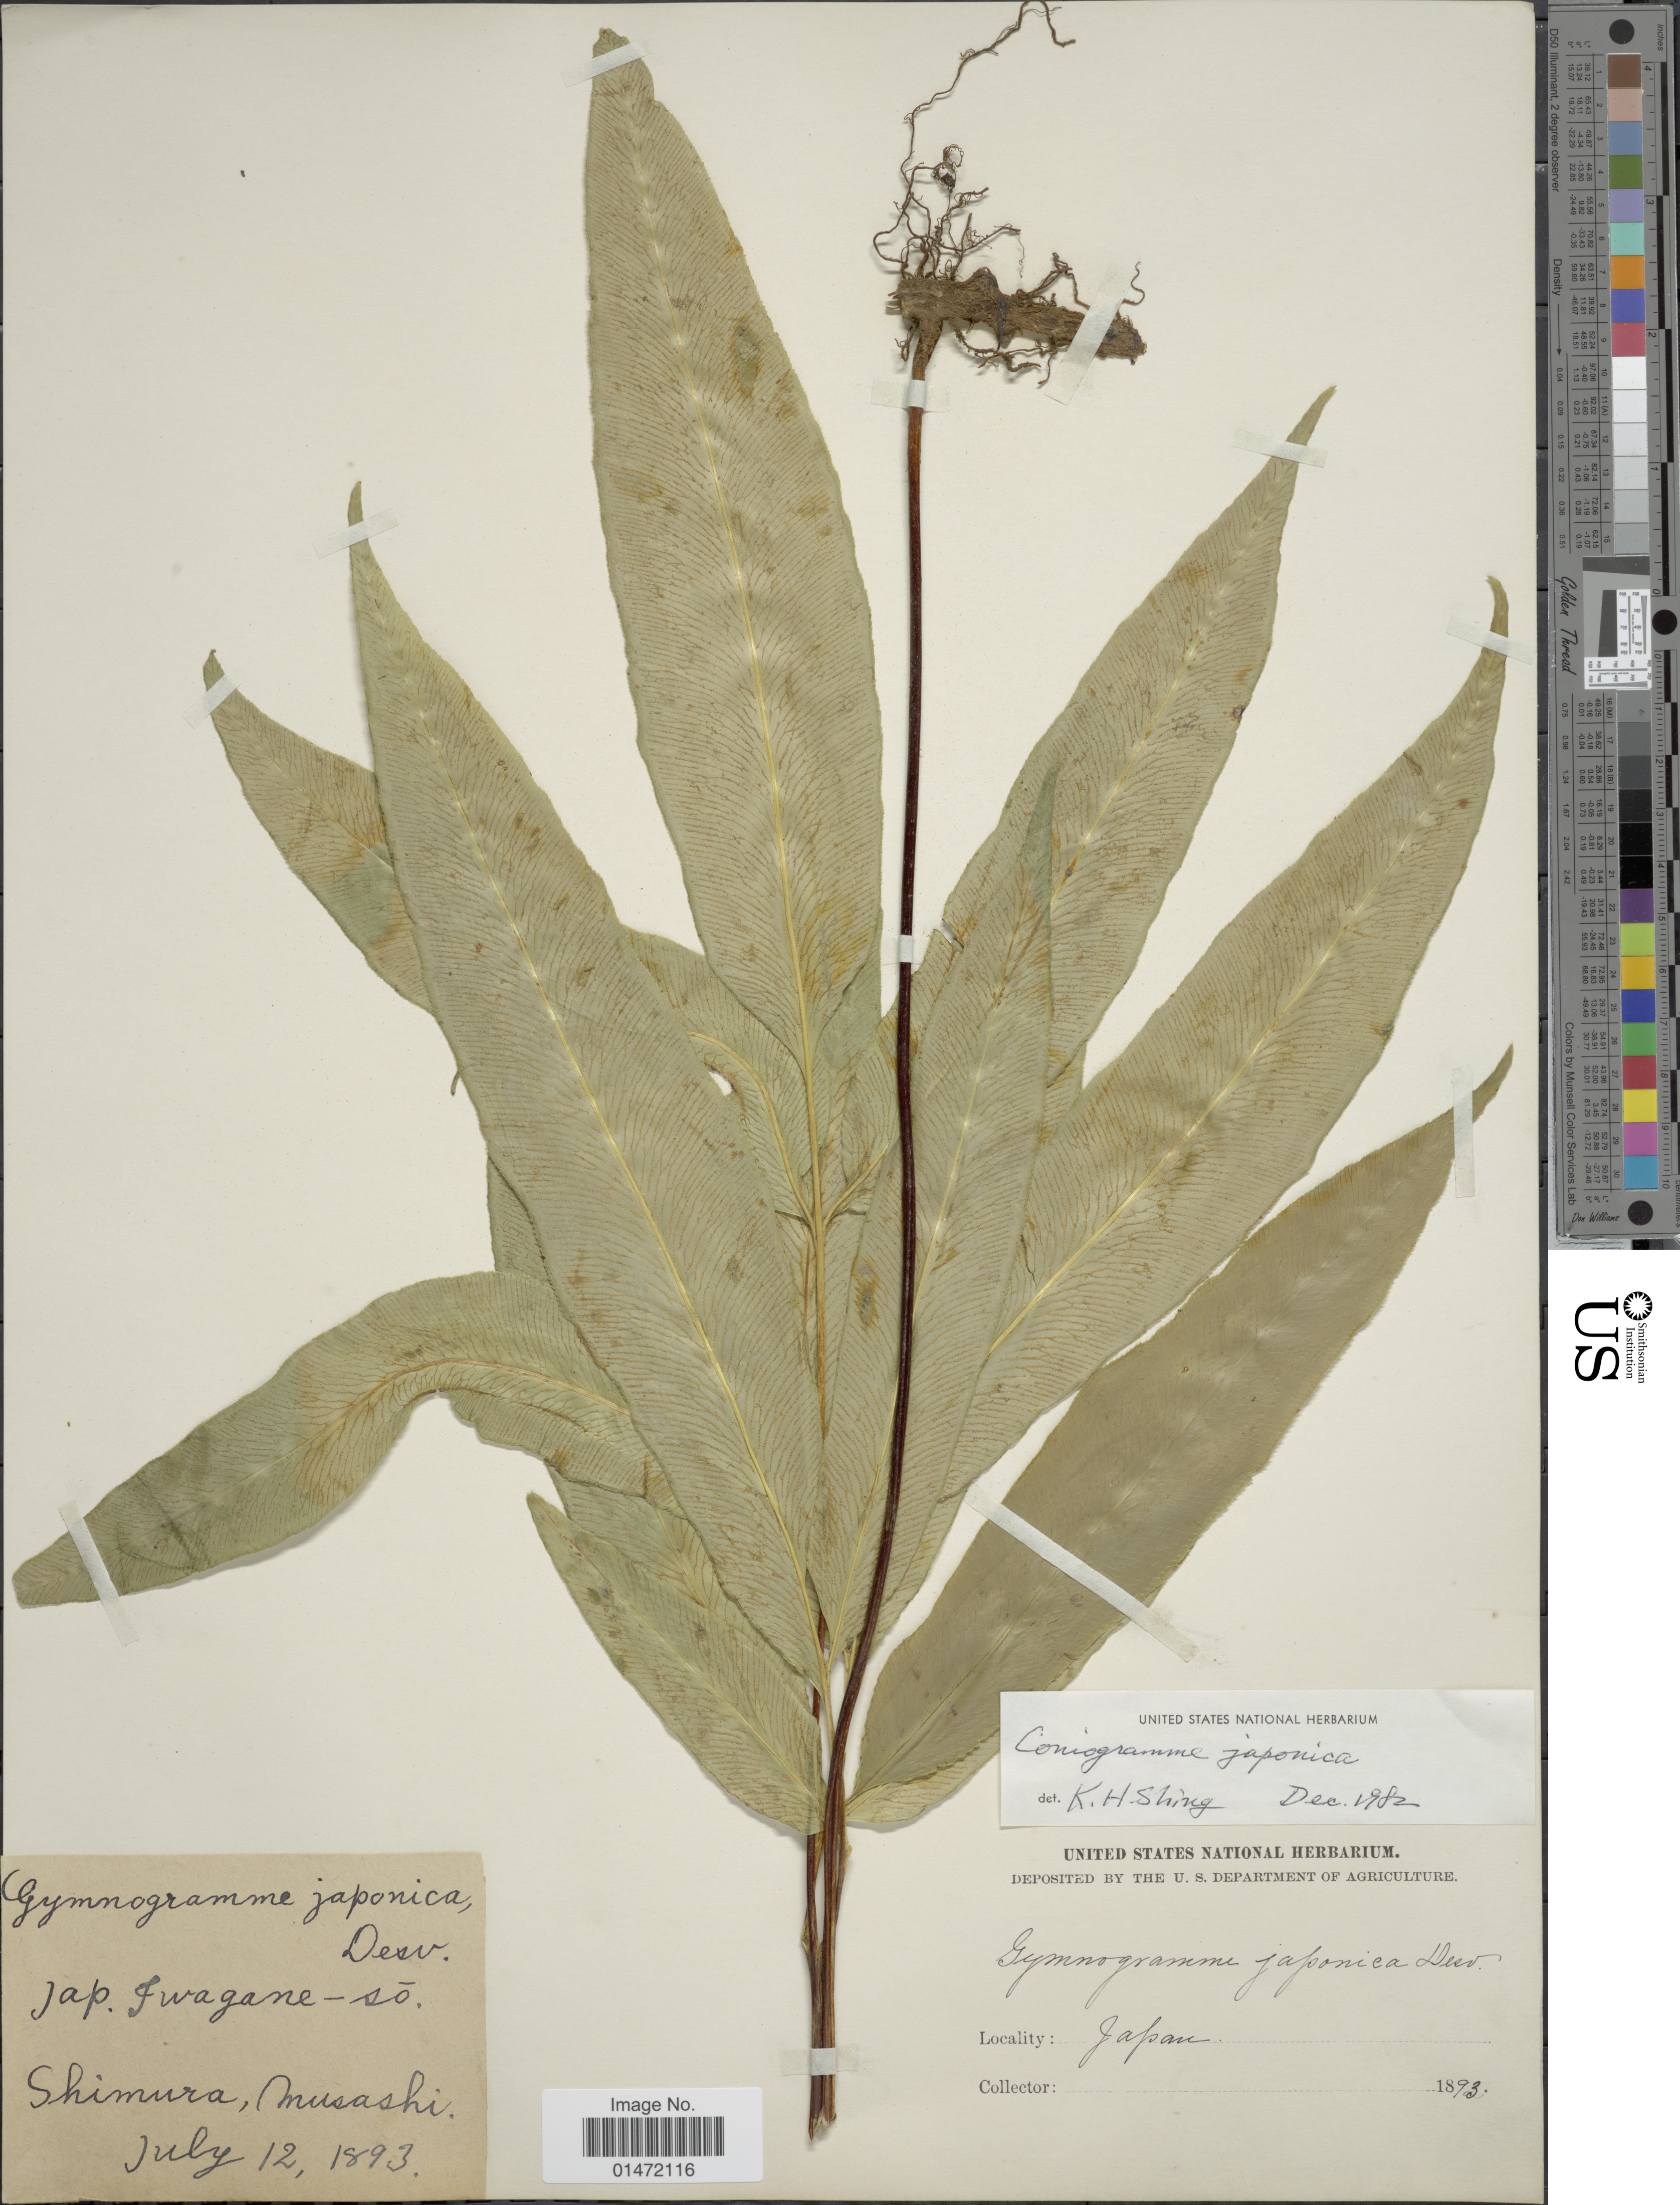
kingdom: Plantae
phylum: Tracheophyta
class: Polypodiopsida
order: Polypodiales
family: Pteridaceae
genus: Coniogramme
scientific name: Coniogramme japonica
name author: (Thunb. ex Murray) Diels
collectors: United States National Arboretum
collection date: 1893-07-12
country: Japan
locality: Shimura, Musashi